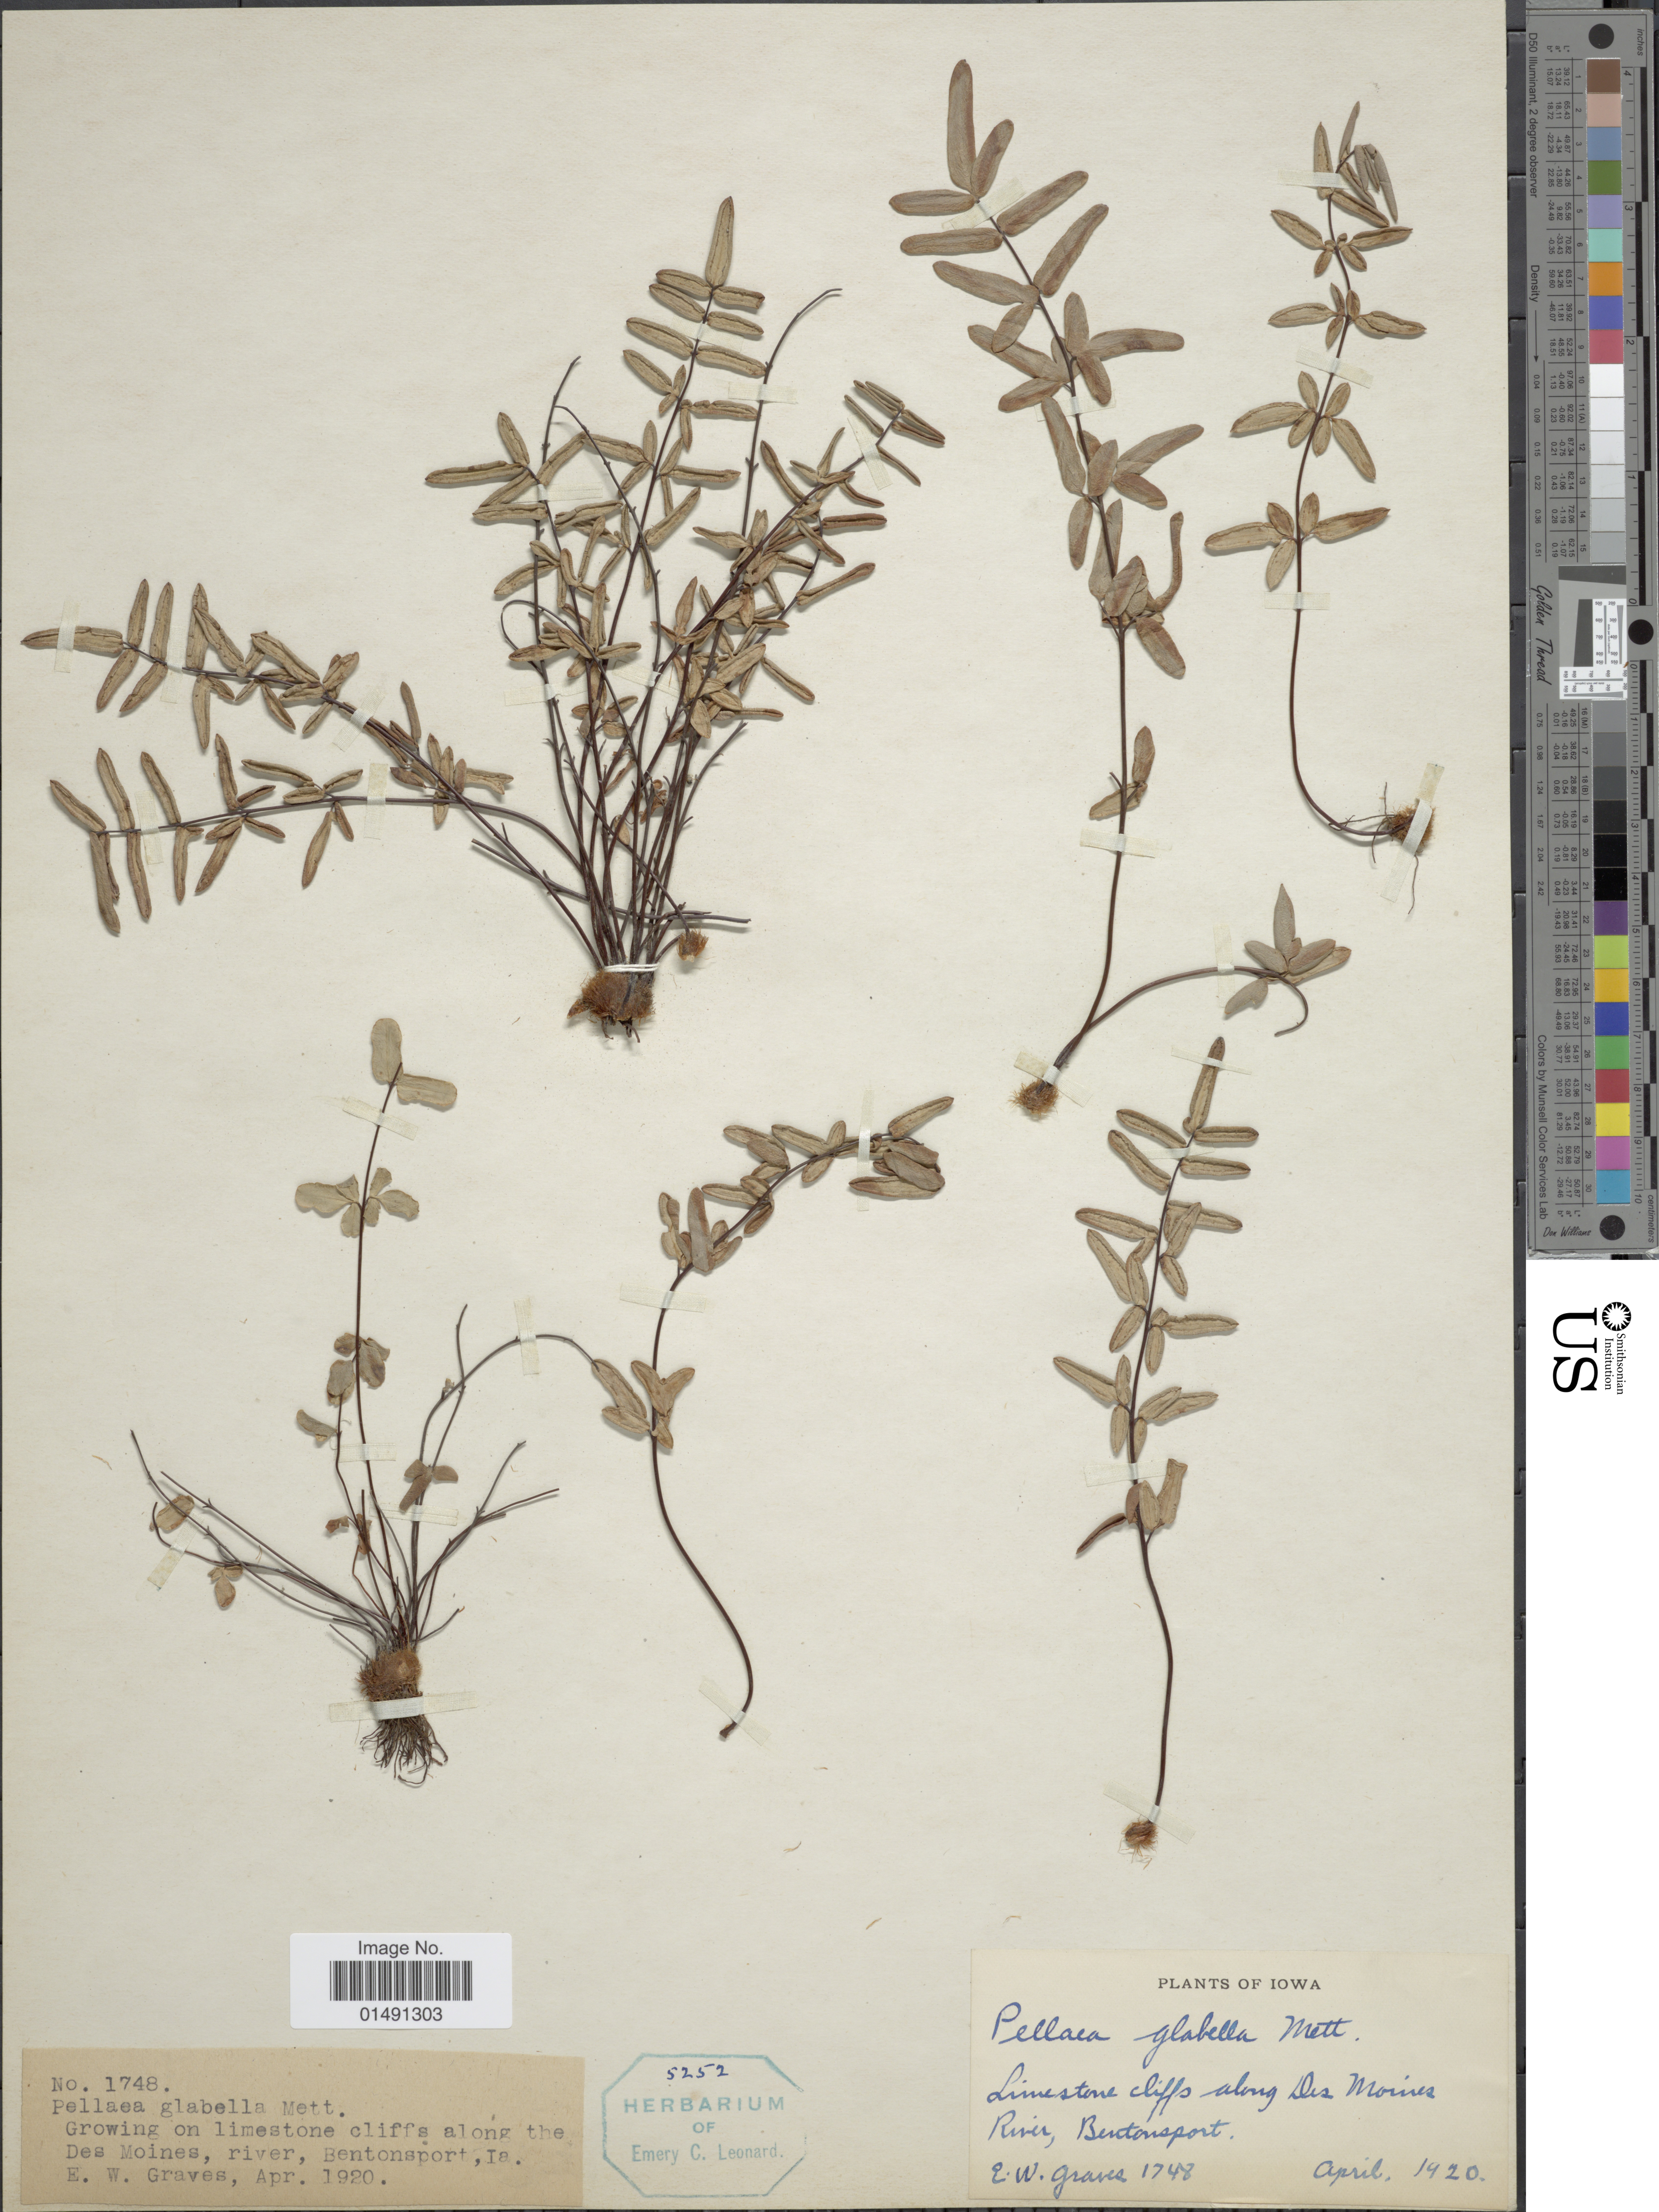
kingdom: Plantae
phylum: Tracheophyta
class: Polypodiopsida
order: Polypodiales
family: Pteridaceae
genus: Pellaea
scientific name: Pellaea glabella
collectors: E. Graves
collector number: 1748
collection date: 1920-04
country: United States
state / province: Iowa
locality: Limestone cliffs along Des Moines River, Bentonsport